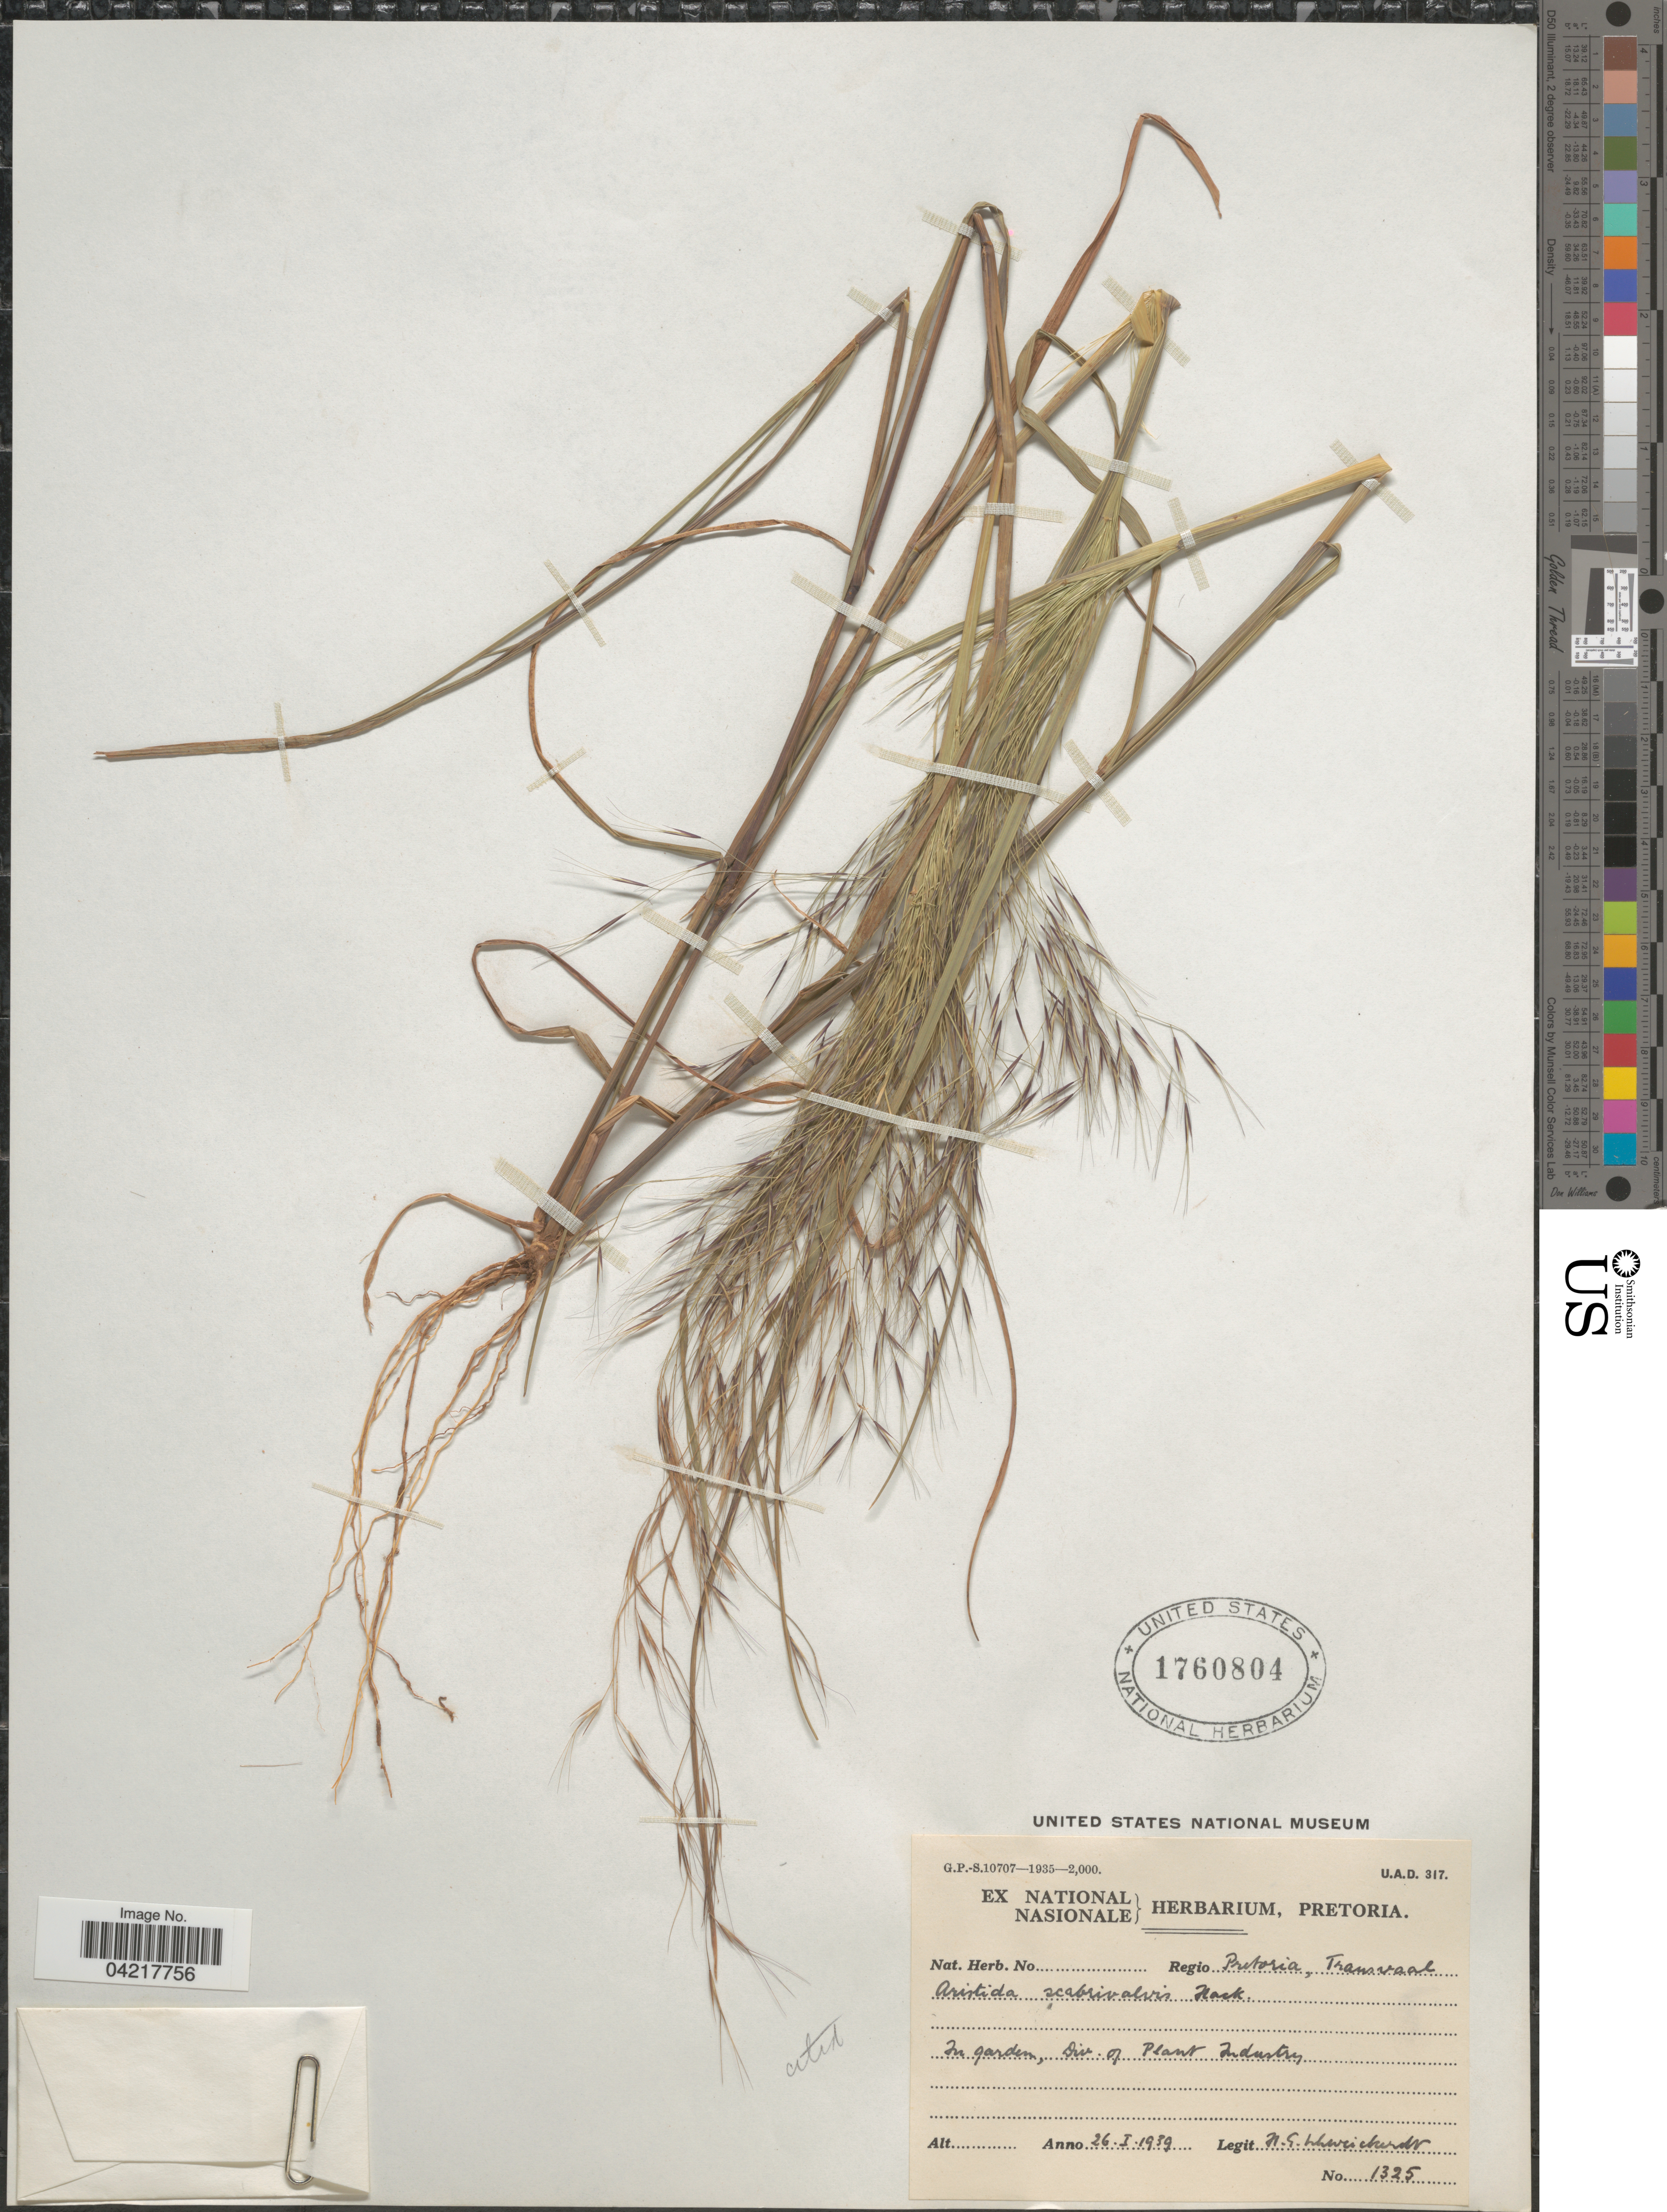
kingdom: Plantae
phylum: Tracheophyta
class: Liliopsida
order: Poales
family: Poaceae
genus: Aristida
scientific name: Aristida scabrivalvis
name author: Hack.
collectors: H. Schweickerdt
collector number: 1325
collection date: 1939-01-26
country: South Africa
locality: Regio Pretoria, Transvaal. In garden, Div. of Plant Industry.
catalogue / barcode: US 1760804